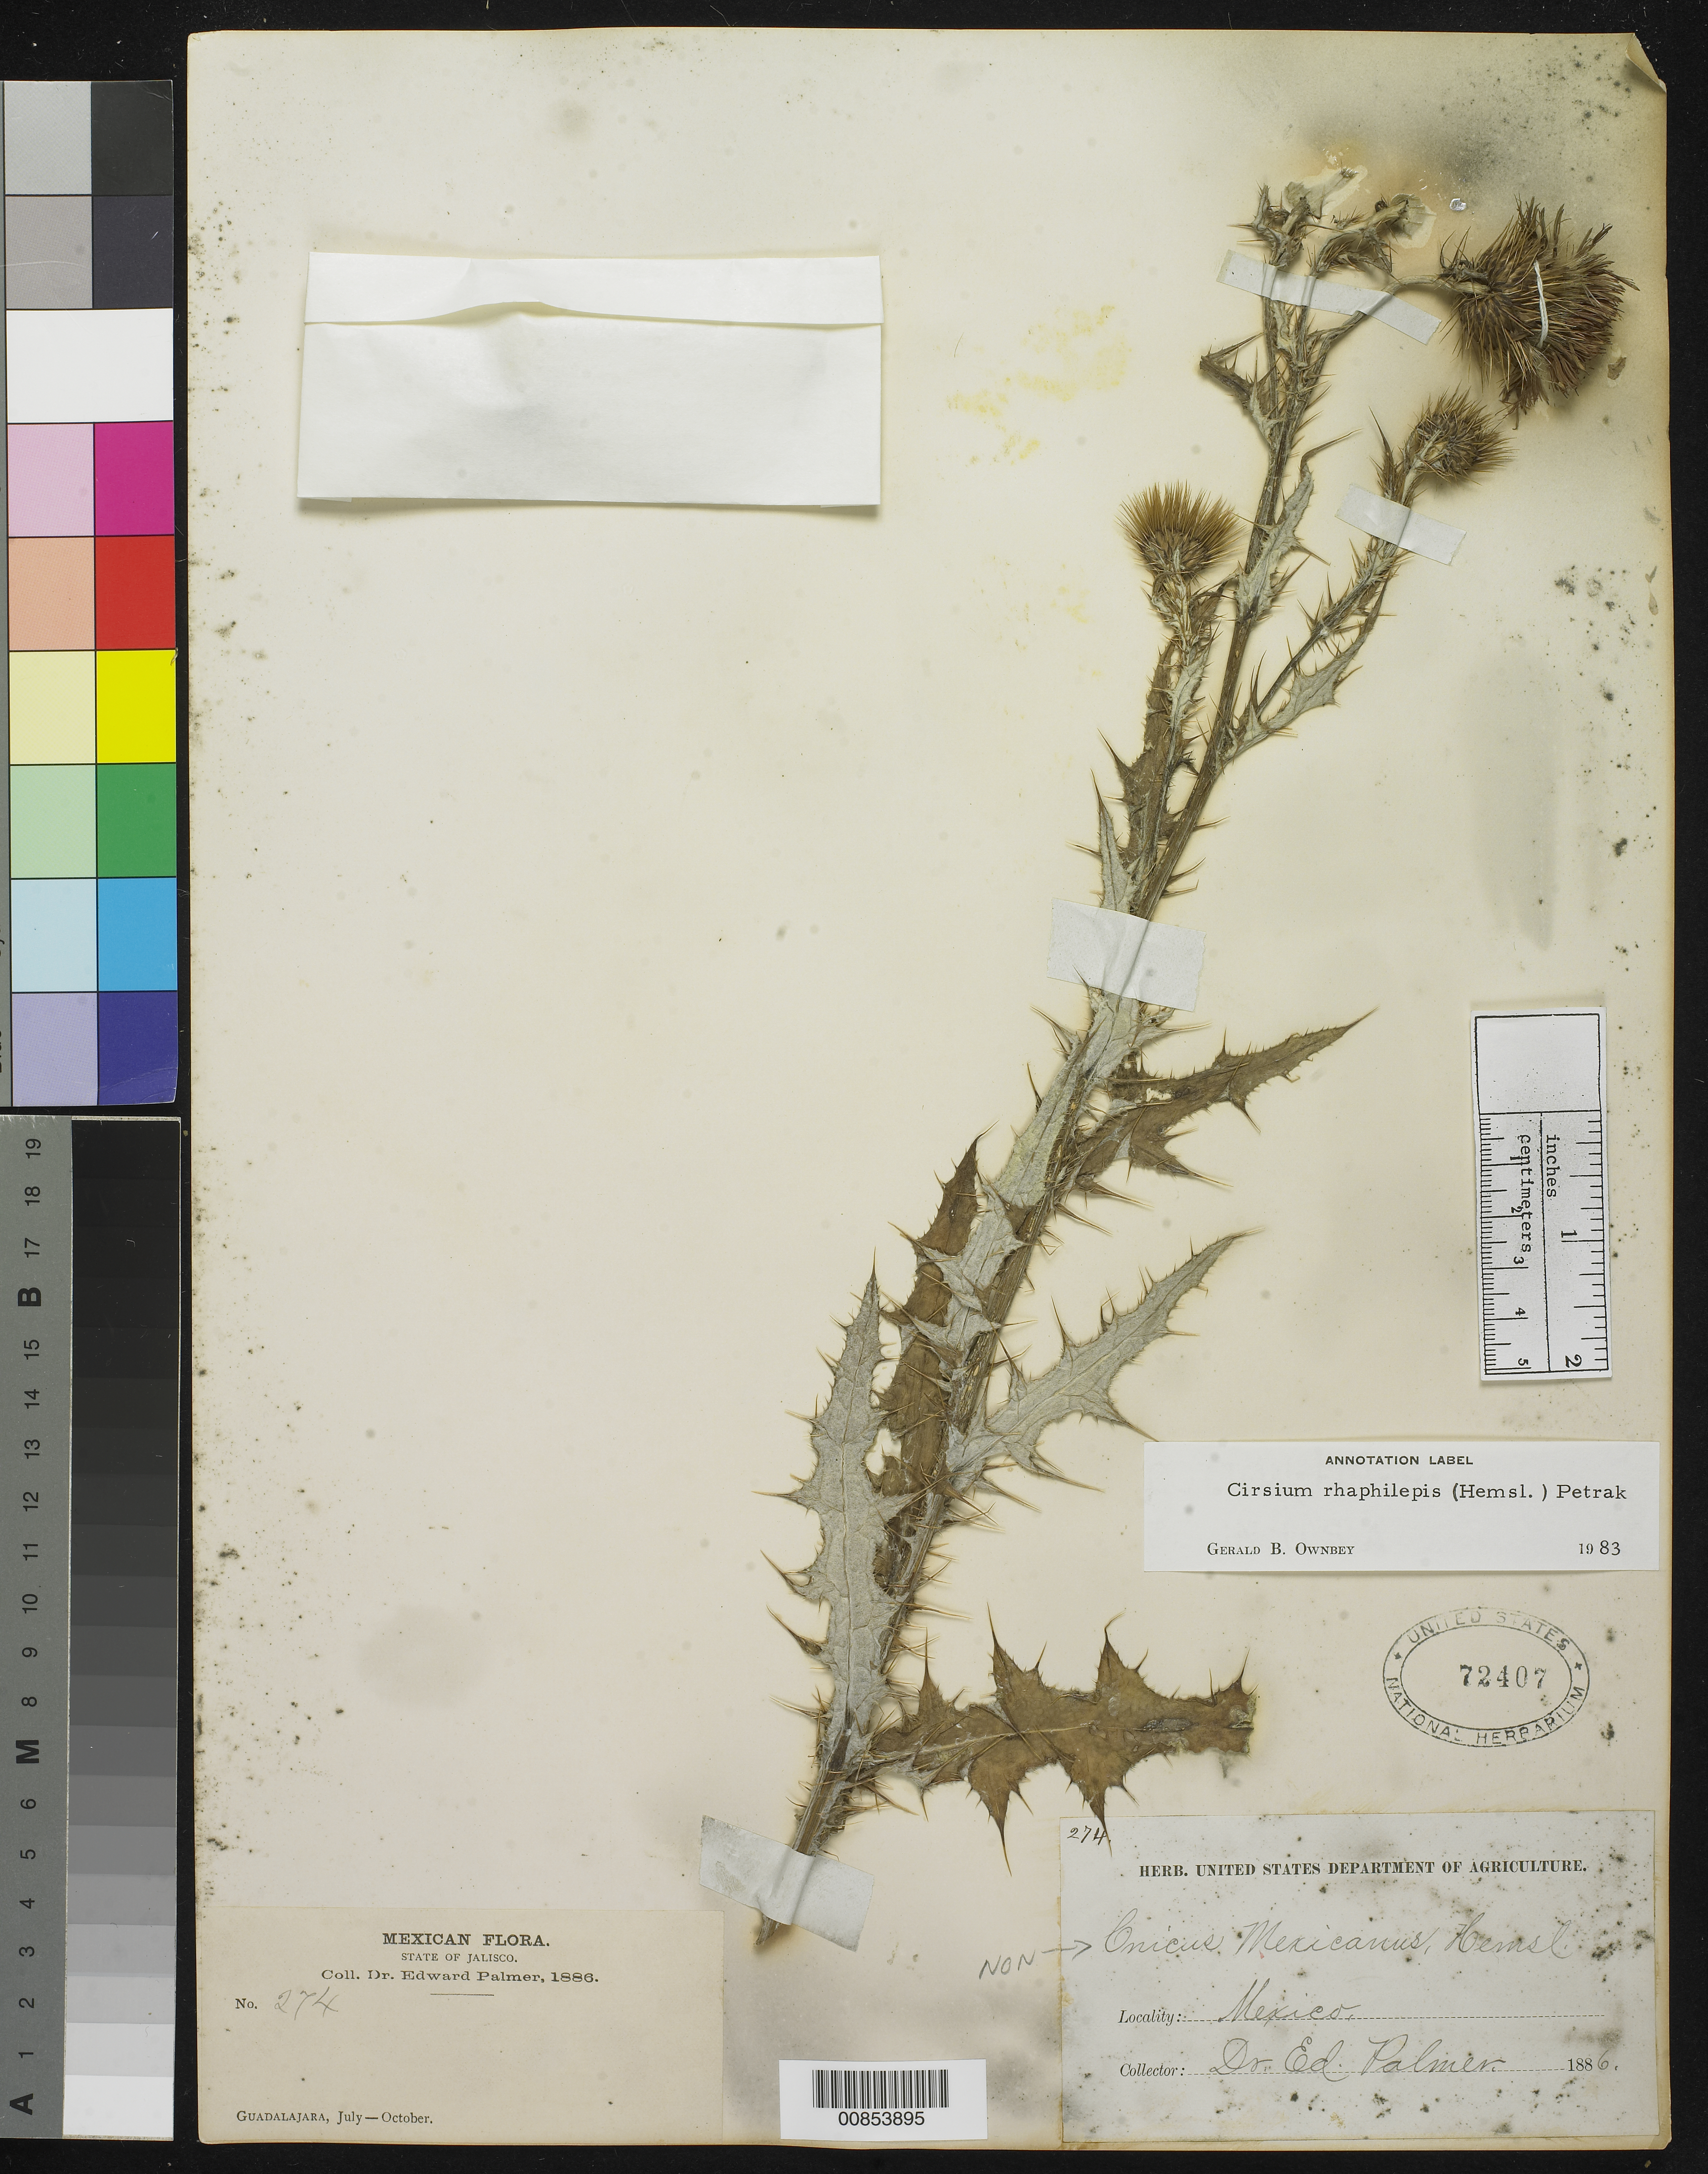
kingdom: Plantae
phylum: Tracheophyta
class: Magnoliopsida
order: Asterales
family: Asteraceae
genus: Cirsium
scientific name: Cirsium alatum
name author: (S.G. Gmel.) Bobrov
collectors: E. Palmer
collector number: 274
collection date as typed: Jul 1886 to -- Oct 1886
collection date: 1886-07/1886-10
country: Mexico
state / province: Jalisco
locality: Guadalajara, Jalisco.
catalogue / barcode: US 72407